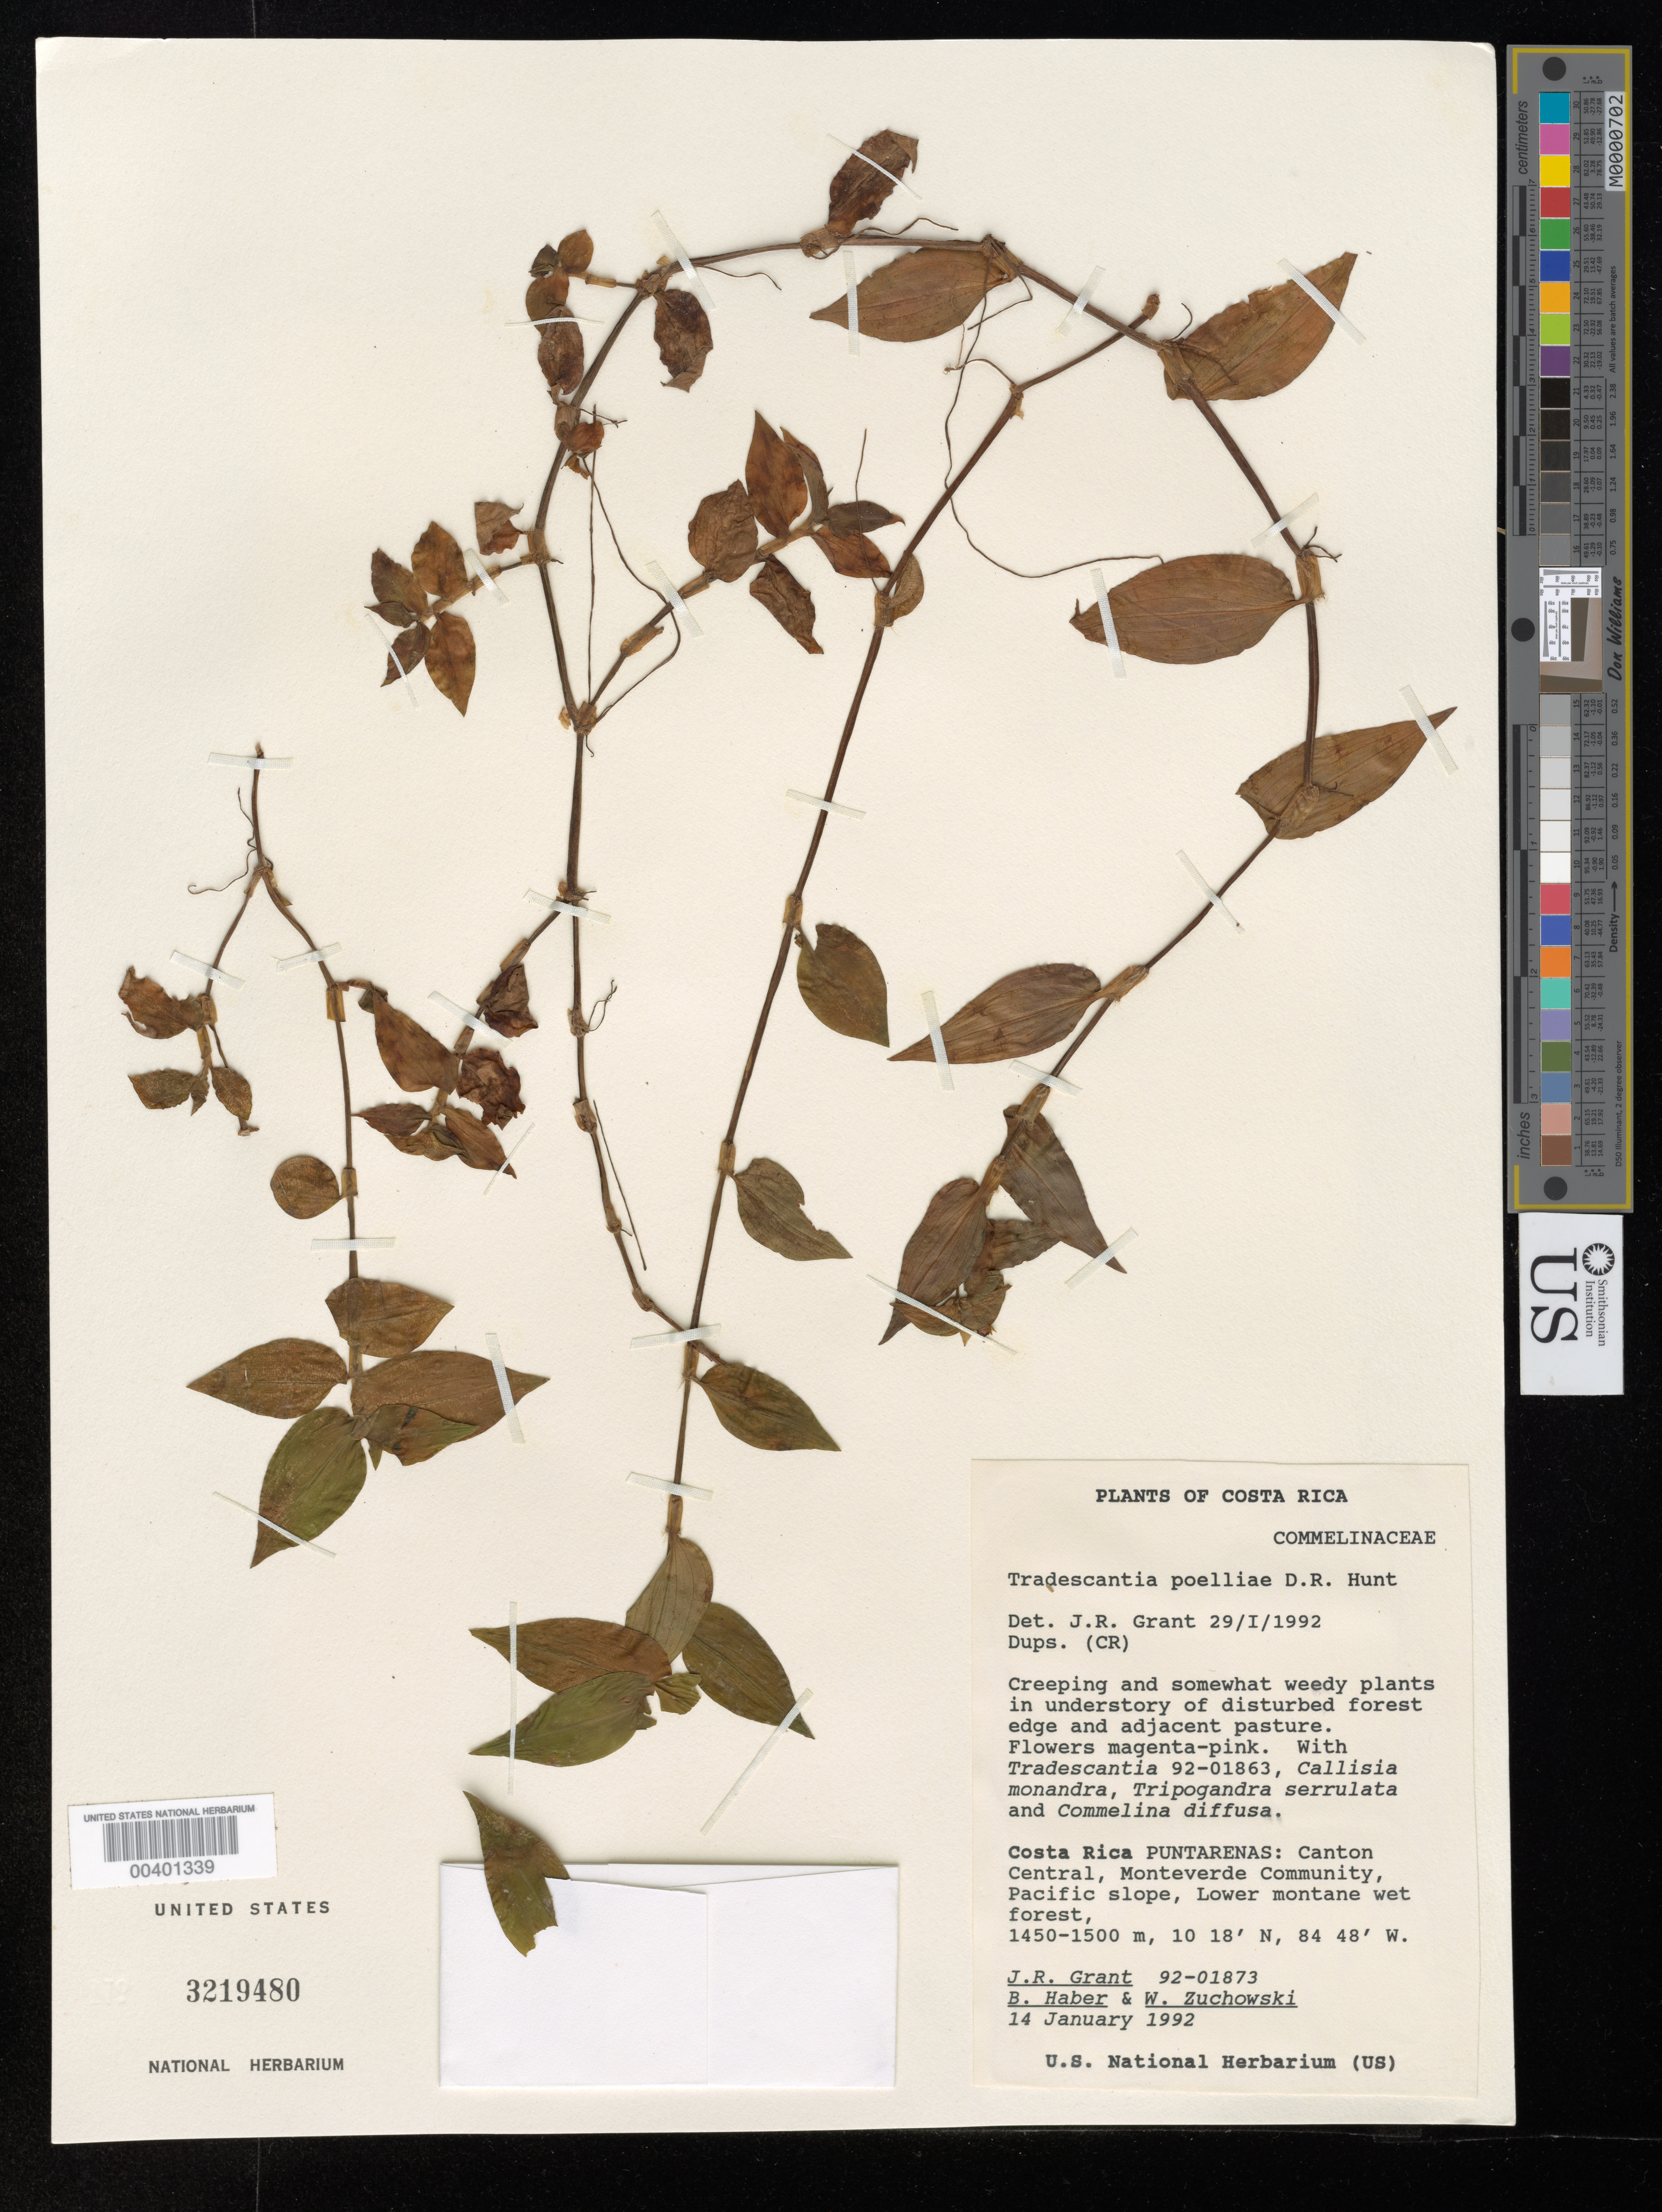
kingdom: Plantae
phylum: Tracheophyta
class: Liliopsida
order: Commelinales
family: Commelinaceae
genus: Tradescantia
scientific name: Tradescantia poelliae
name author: D.R. Hunt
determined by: Grant, J. R., (SWITZERLAND)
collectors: J. R. Grant, B. Haber & W. Zuchowski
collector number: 92-01873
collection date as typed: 14 Jan 1992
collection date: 1992-01-14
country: Costa Rica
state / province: Puntarenas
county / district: Puntarenas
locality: Canton central, monteverde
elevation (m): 1450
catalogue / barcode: US 3219480